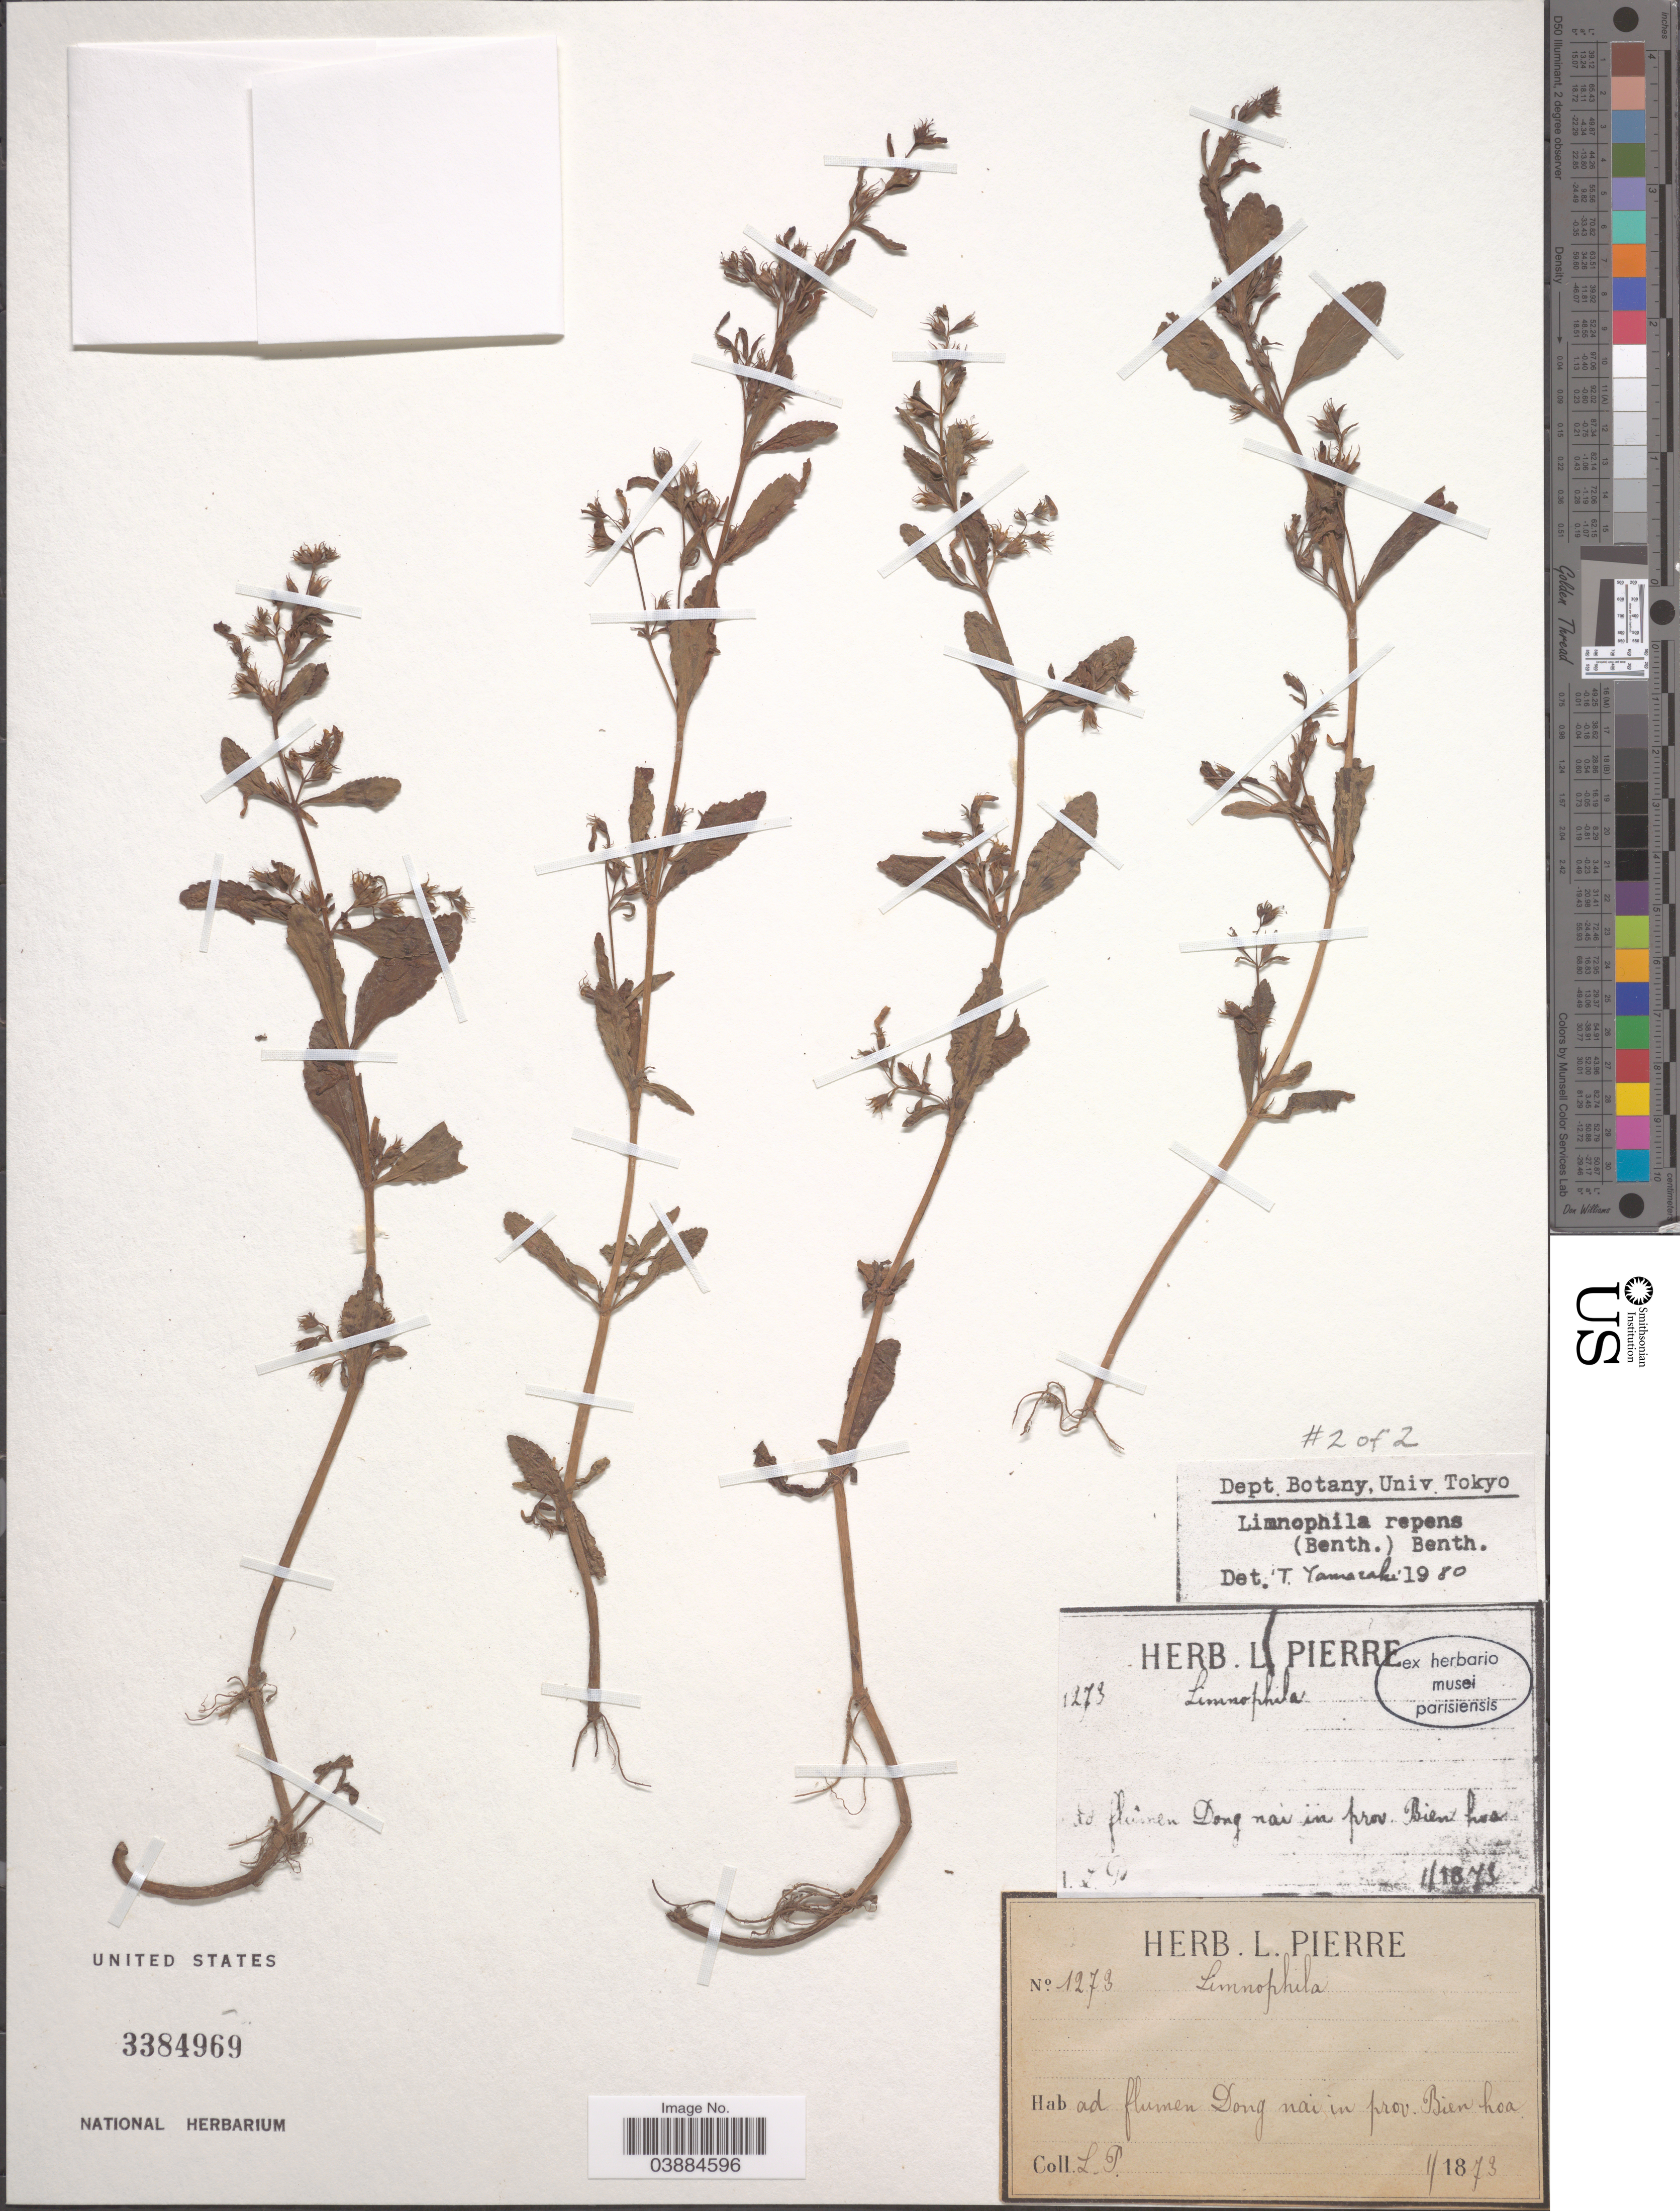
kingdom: Plantae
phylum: Tracheophyta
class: Magnoliopsida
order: Lamiales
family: Plantaginaceae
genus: Limnophila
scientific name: Limnophila repens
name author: (Benth.) Benth.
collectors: L. Pierre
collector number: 1273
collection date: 1873-01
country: Vietnam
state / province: Hoa Binh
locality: Ad flumen Dong nai in prov. Bien hoa.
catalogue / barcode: US 3384969